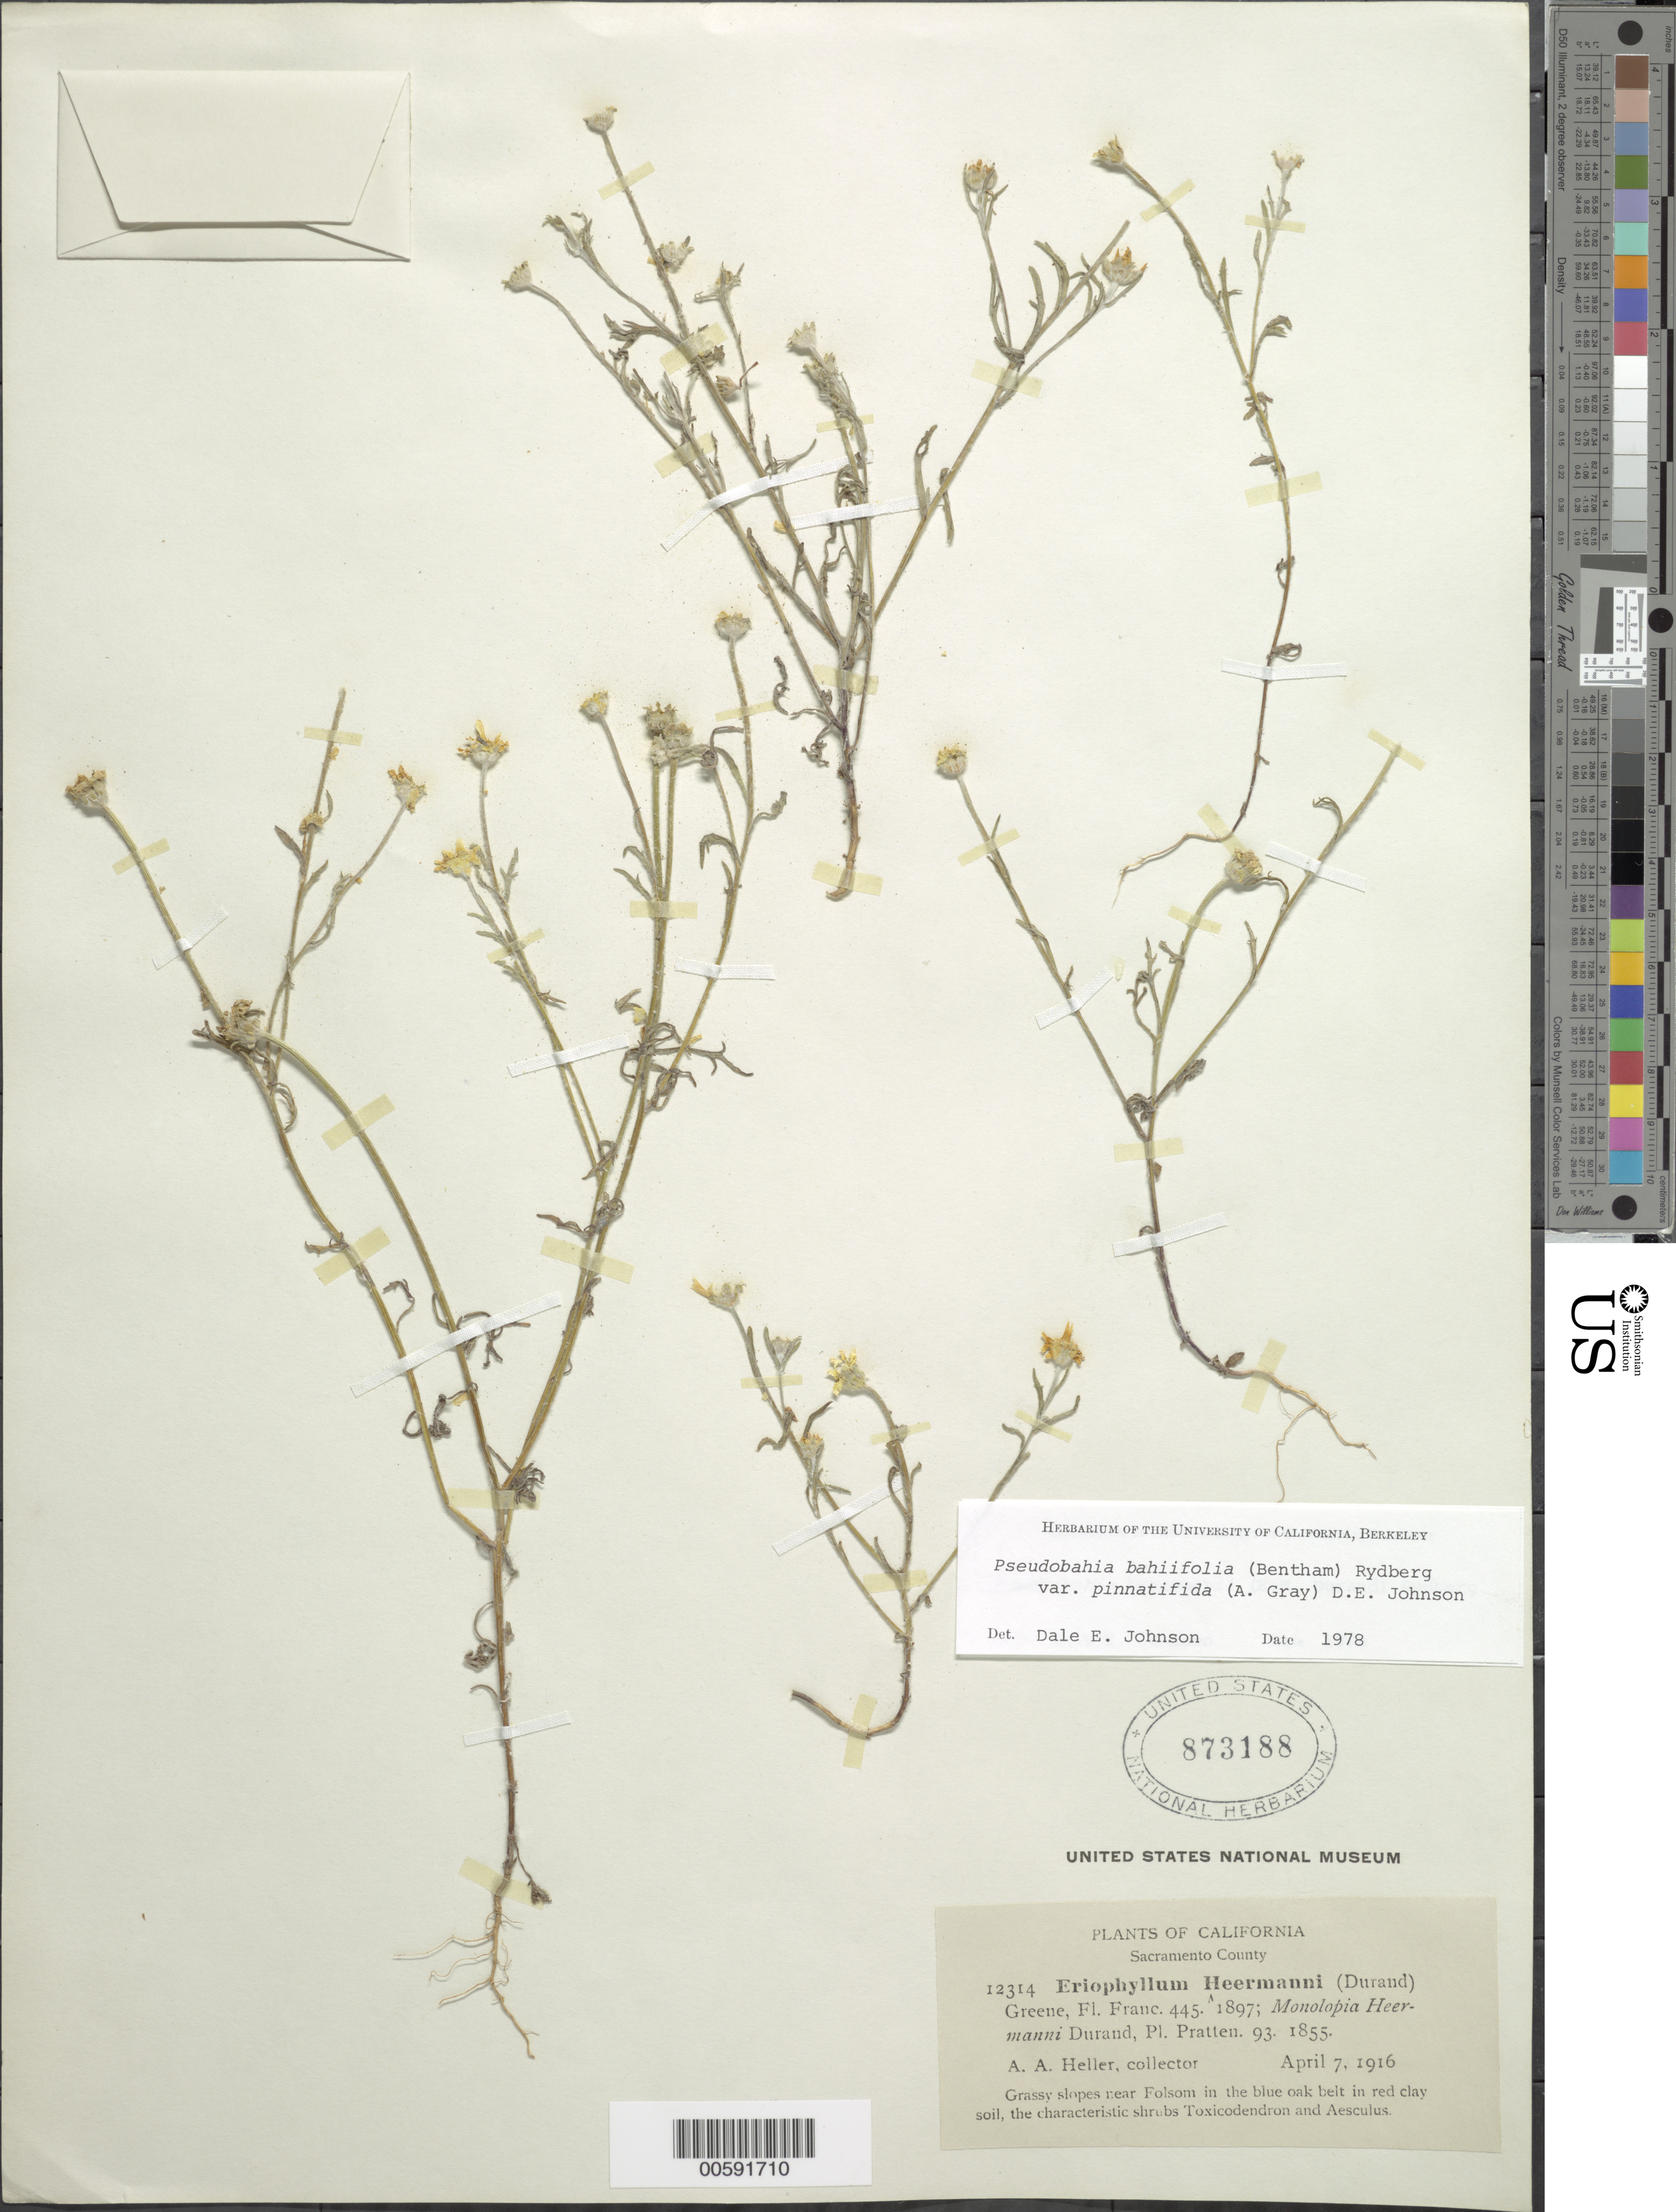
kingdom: Plantae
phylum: Tracheophyta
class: Magnoliopsida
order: Asterales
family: Asteraceae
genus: Pseudobahia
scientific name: Pseudobahia bahiifolia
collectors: A. A. Heller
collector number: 12314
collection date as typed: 07 Apr 1916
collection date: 1916-04-07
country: United States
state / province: California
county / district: Sacramento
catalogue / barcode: US 873188